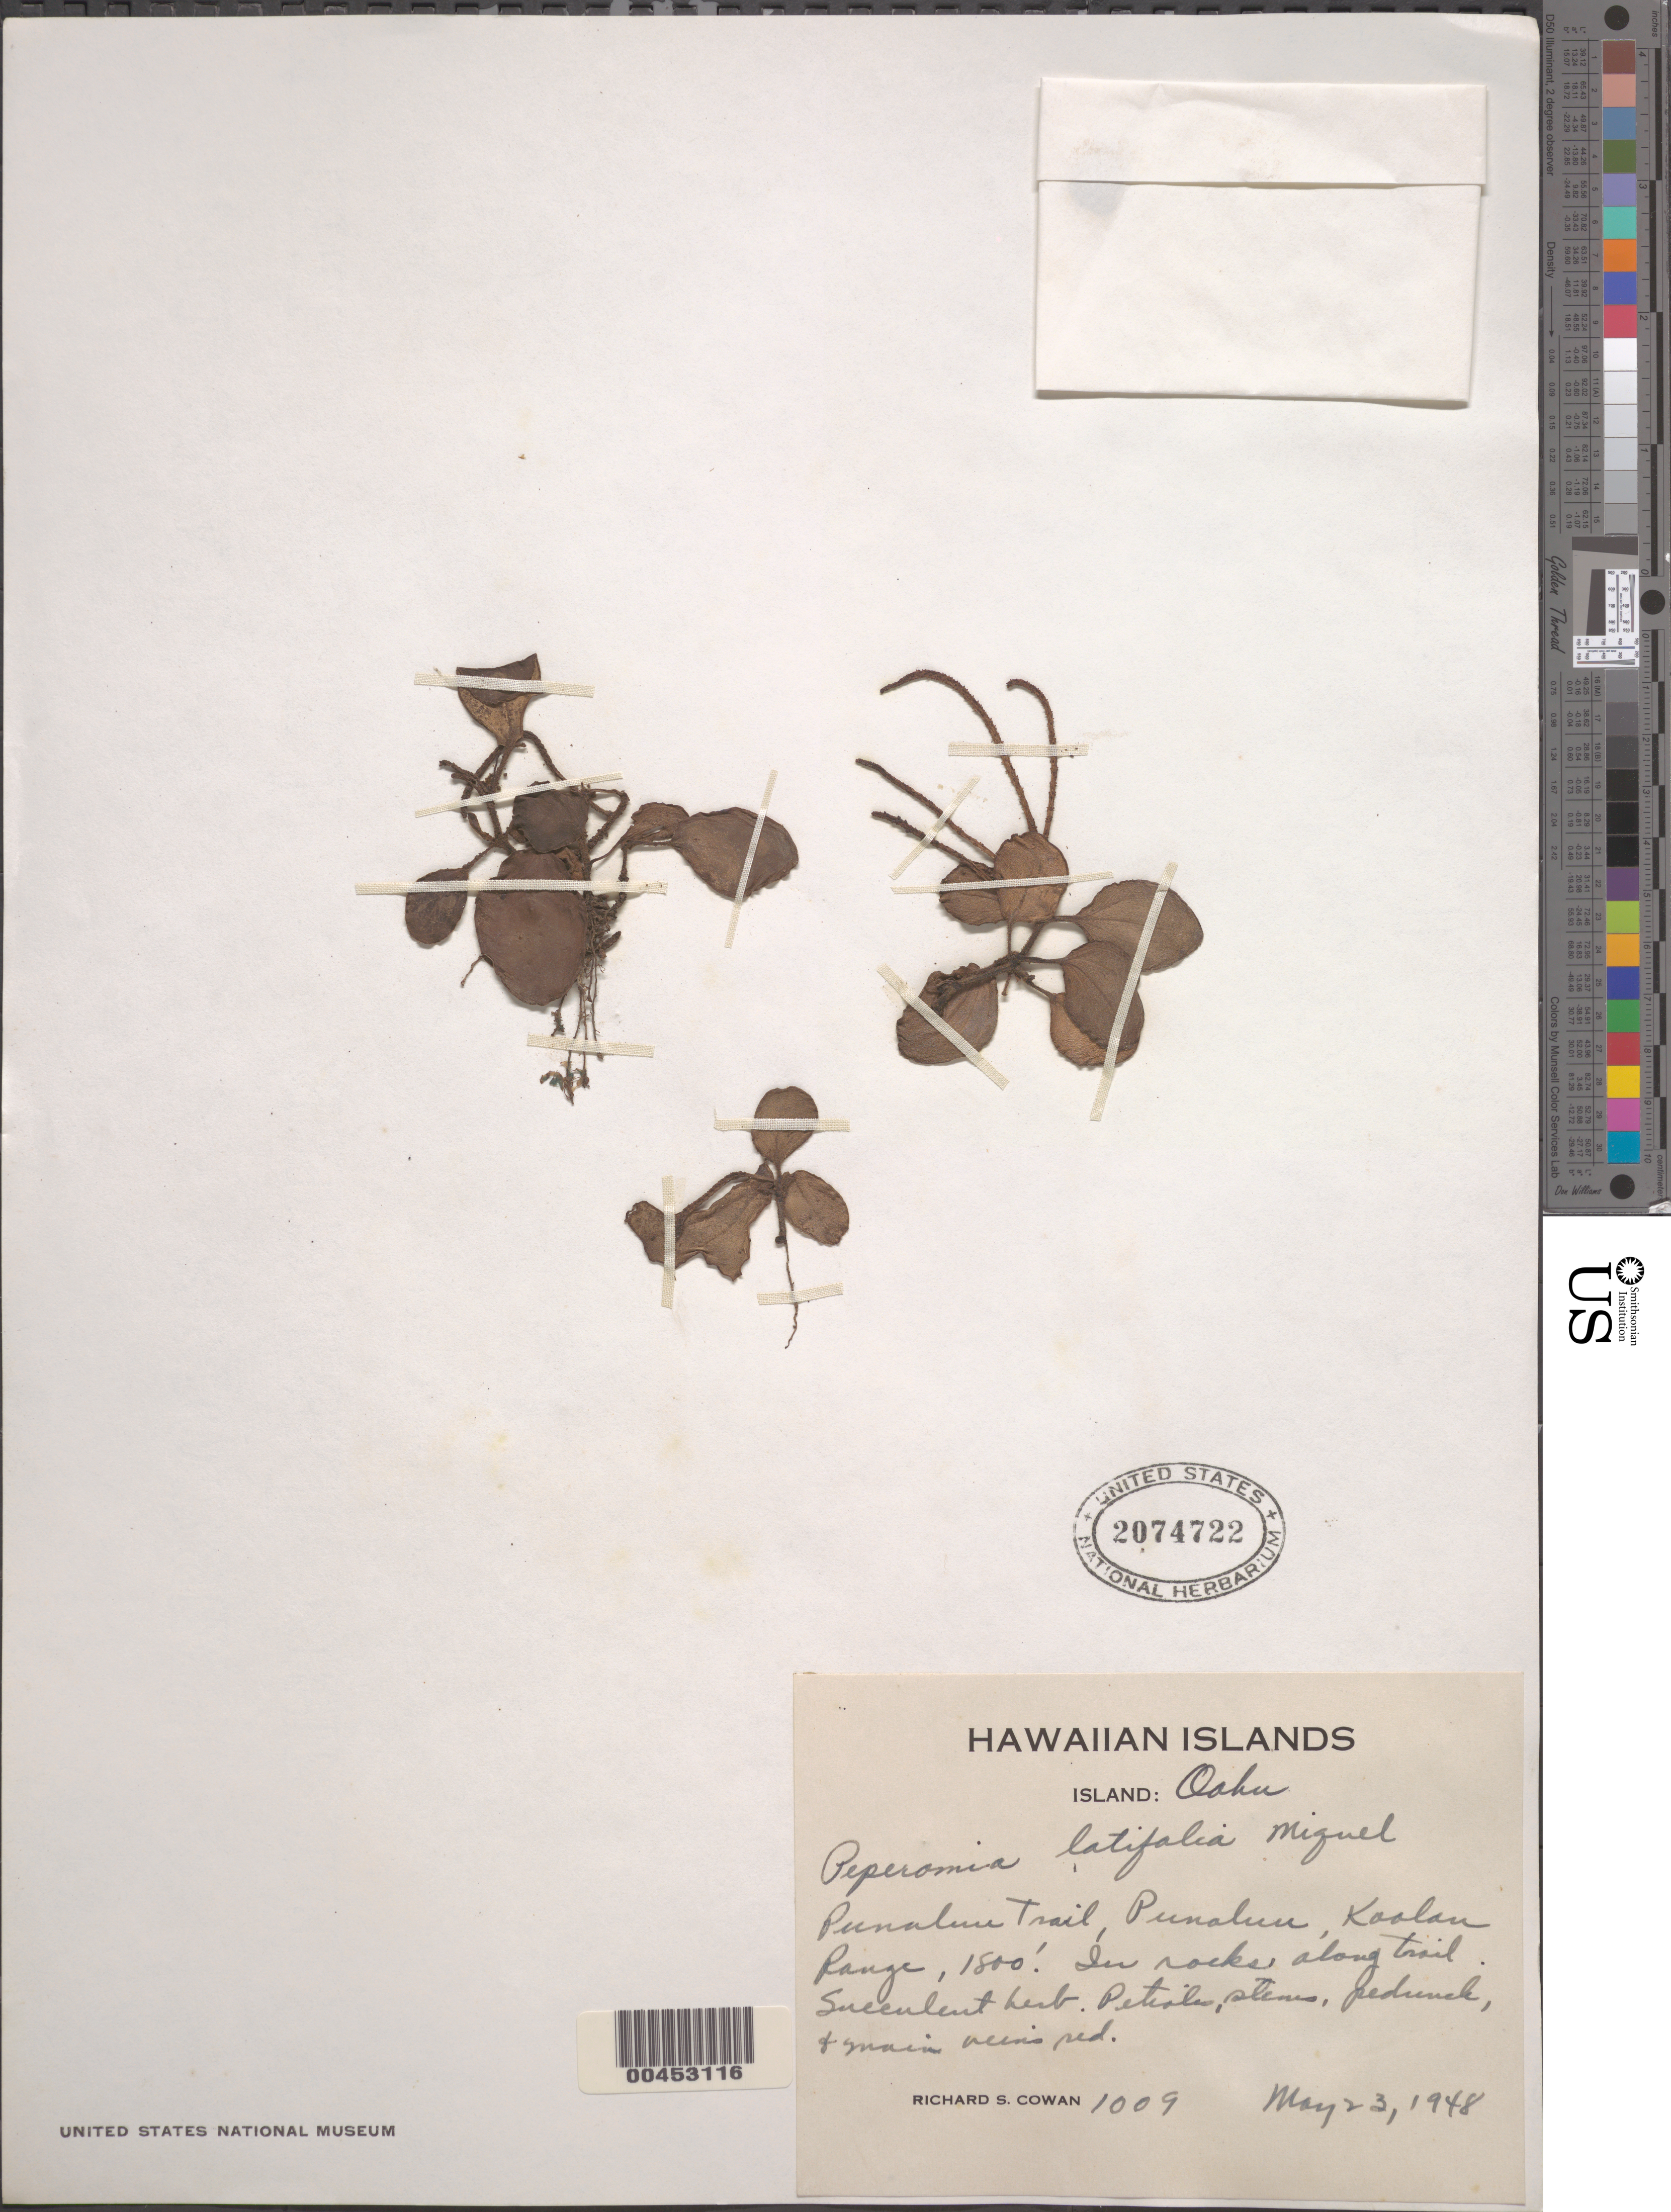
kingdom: Plantae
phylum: Tracheophyta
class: Magnoliopsida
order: Piperales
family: Piperaceae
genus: Peperomia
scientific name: Peperomia latifolia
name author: Miq.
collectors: R. S. Cowan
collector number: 1009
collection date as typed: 23 May 1948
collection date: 1948-05-23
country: United States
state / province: Hawaii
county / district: Honolulu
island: Oahu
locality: Punaluu Trail, Punaluu, Koolau Range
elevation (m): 549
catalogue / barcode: US 2074722